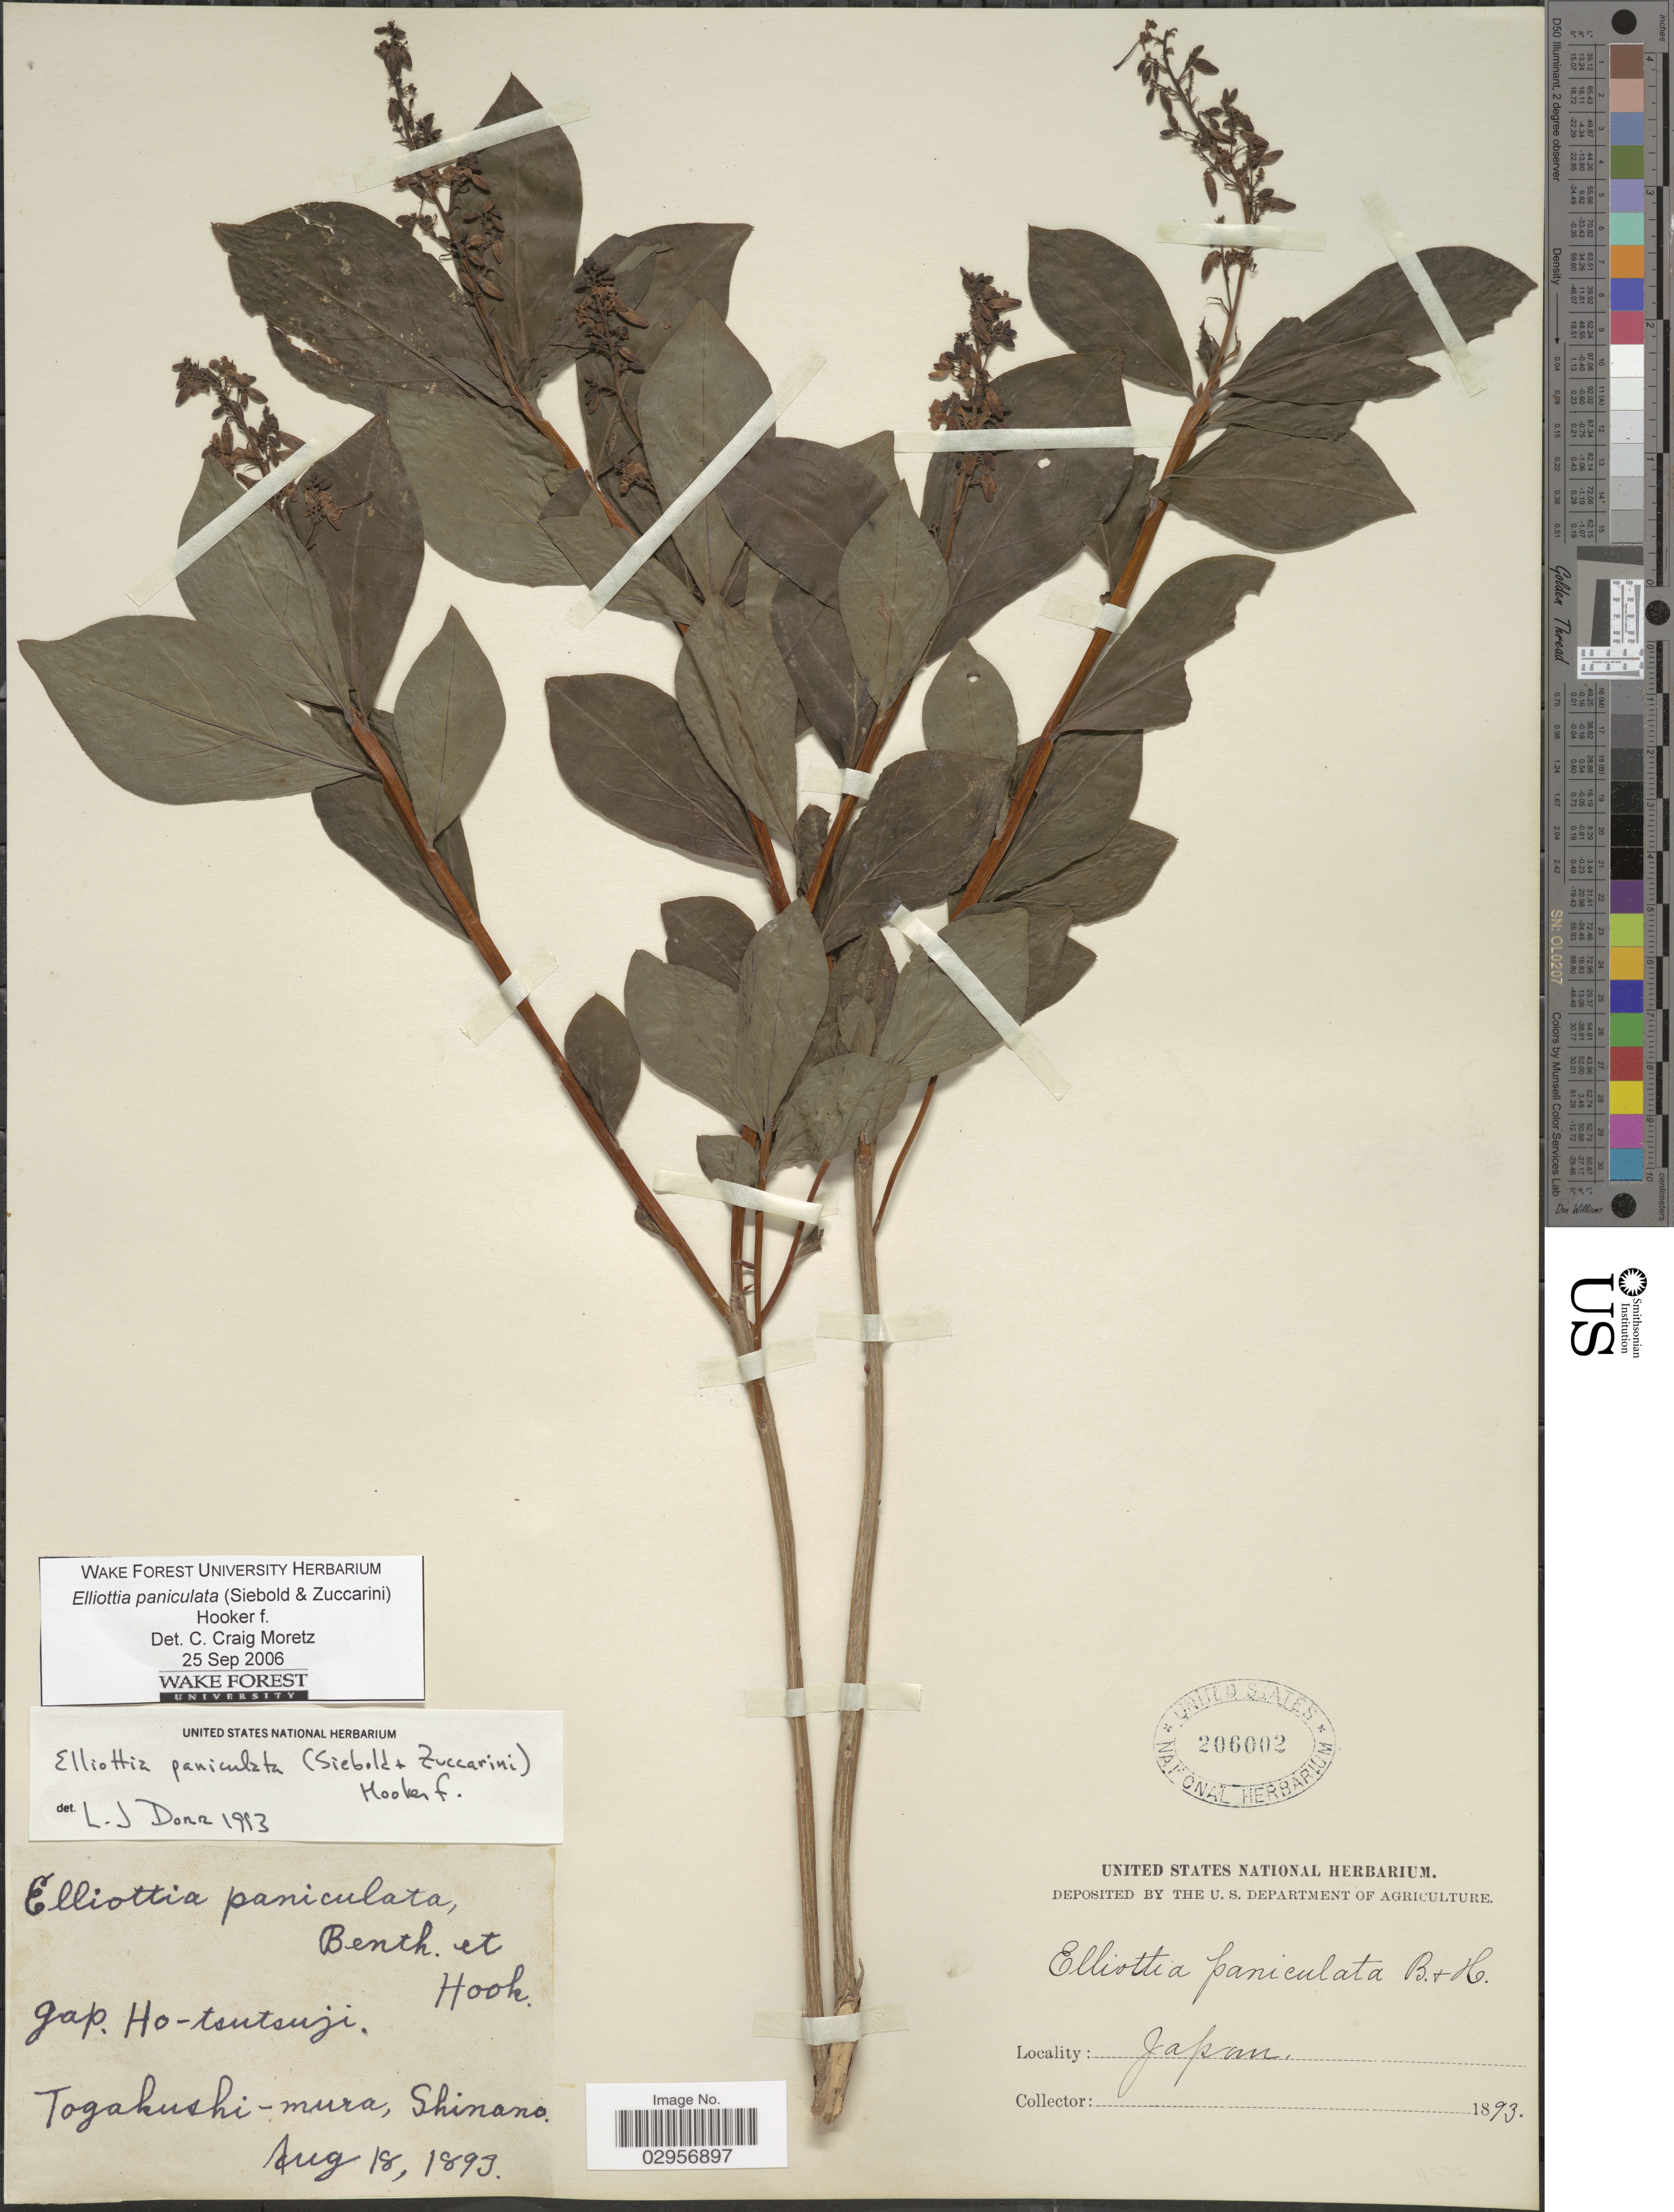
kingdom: Plantae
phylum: Tracheophyta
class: Magnoliopsida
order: Ericales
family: Ericaceae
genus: Elliottia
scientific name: Elliottia paniculata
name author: (Siebold & Zucc.) Benth. & Hook. f.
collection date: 1893-08-18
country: Japan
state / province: Nagano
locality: Togakushi-mura, Shinano.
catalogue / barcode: US 206002